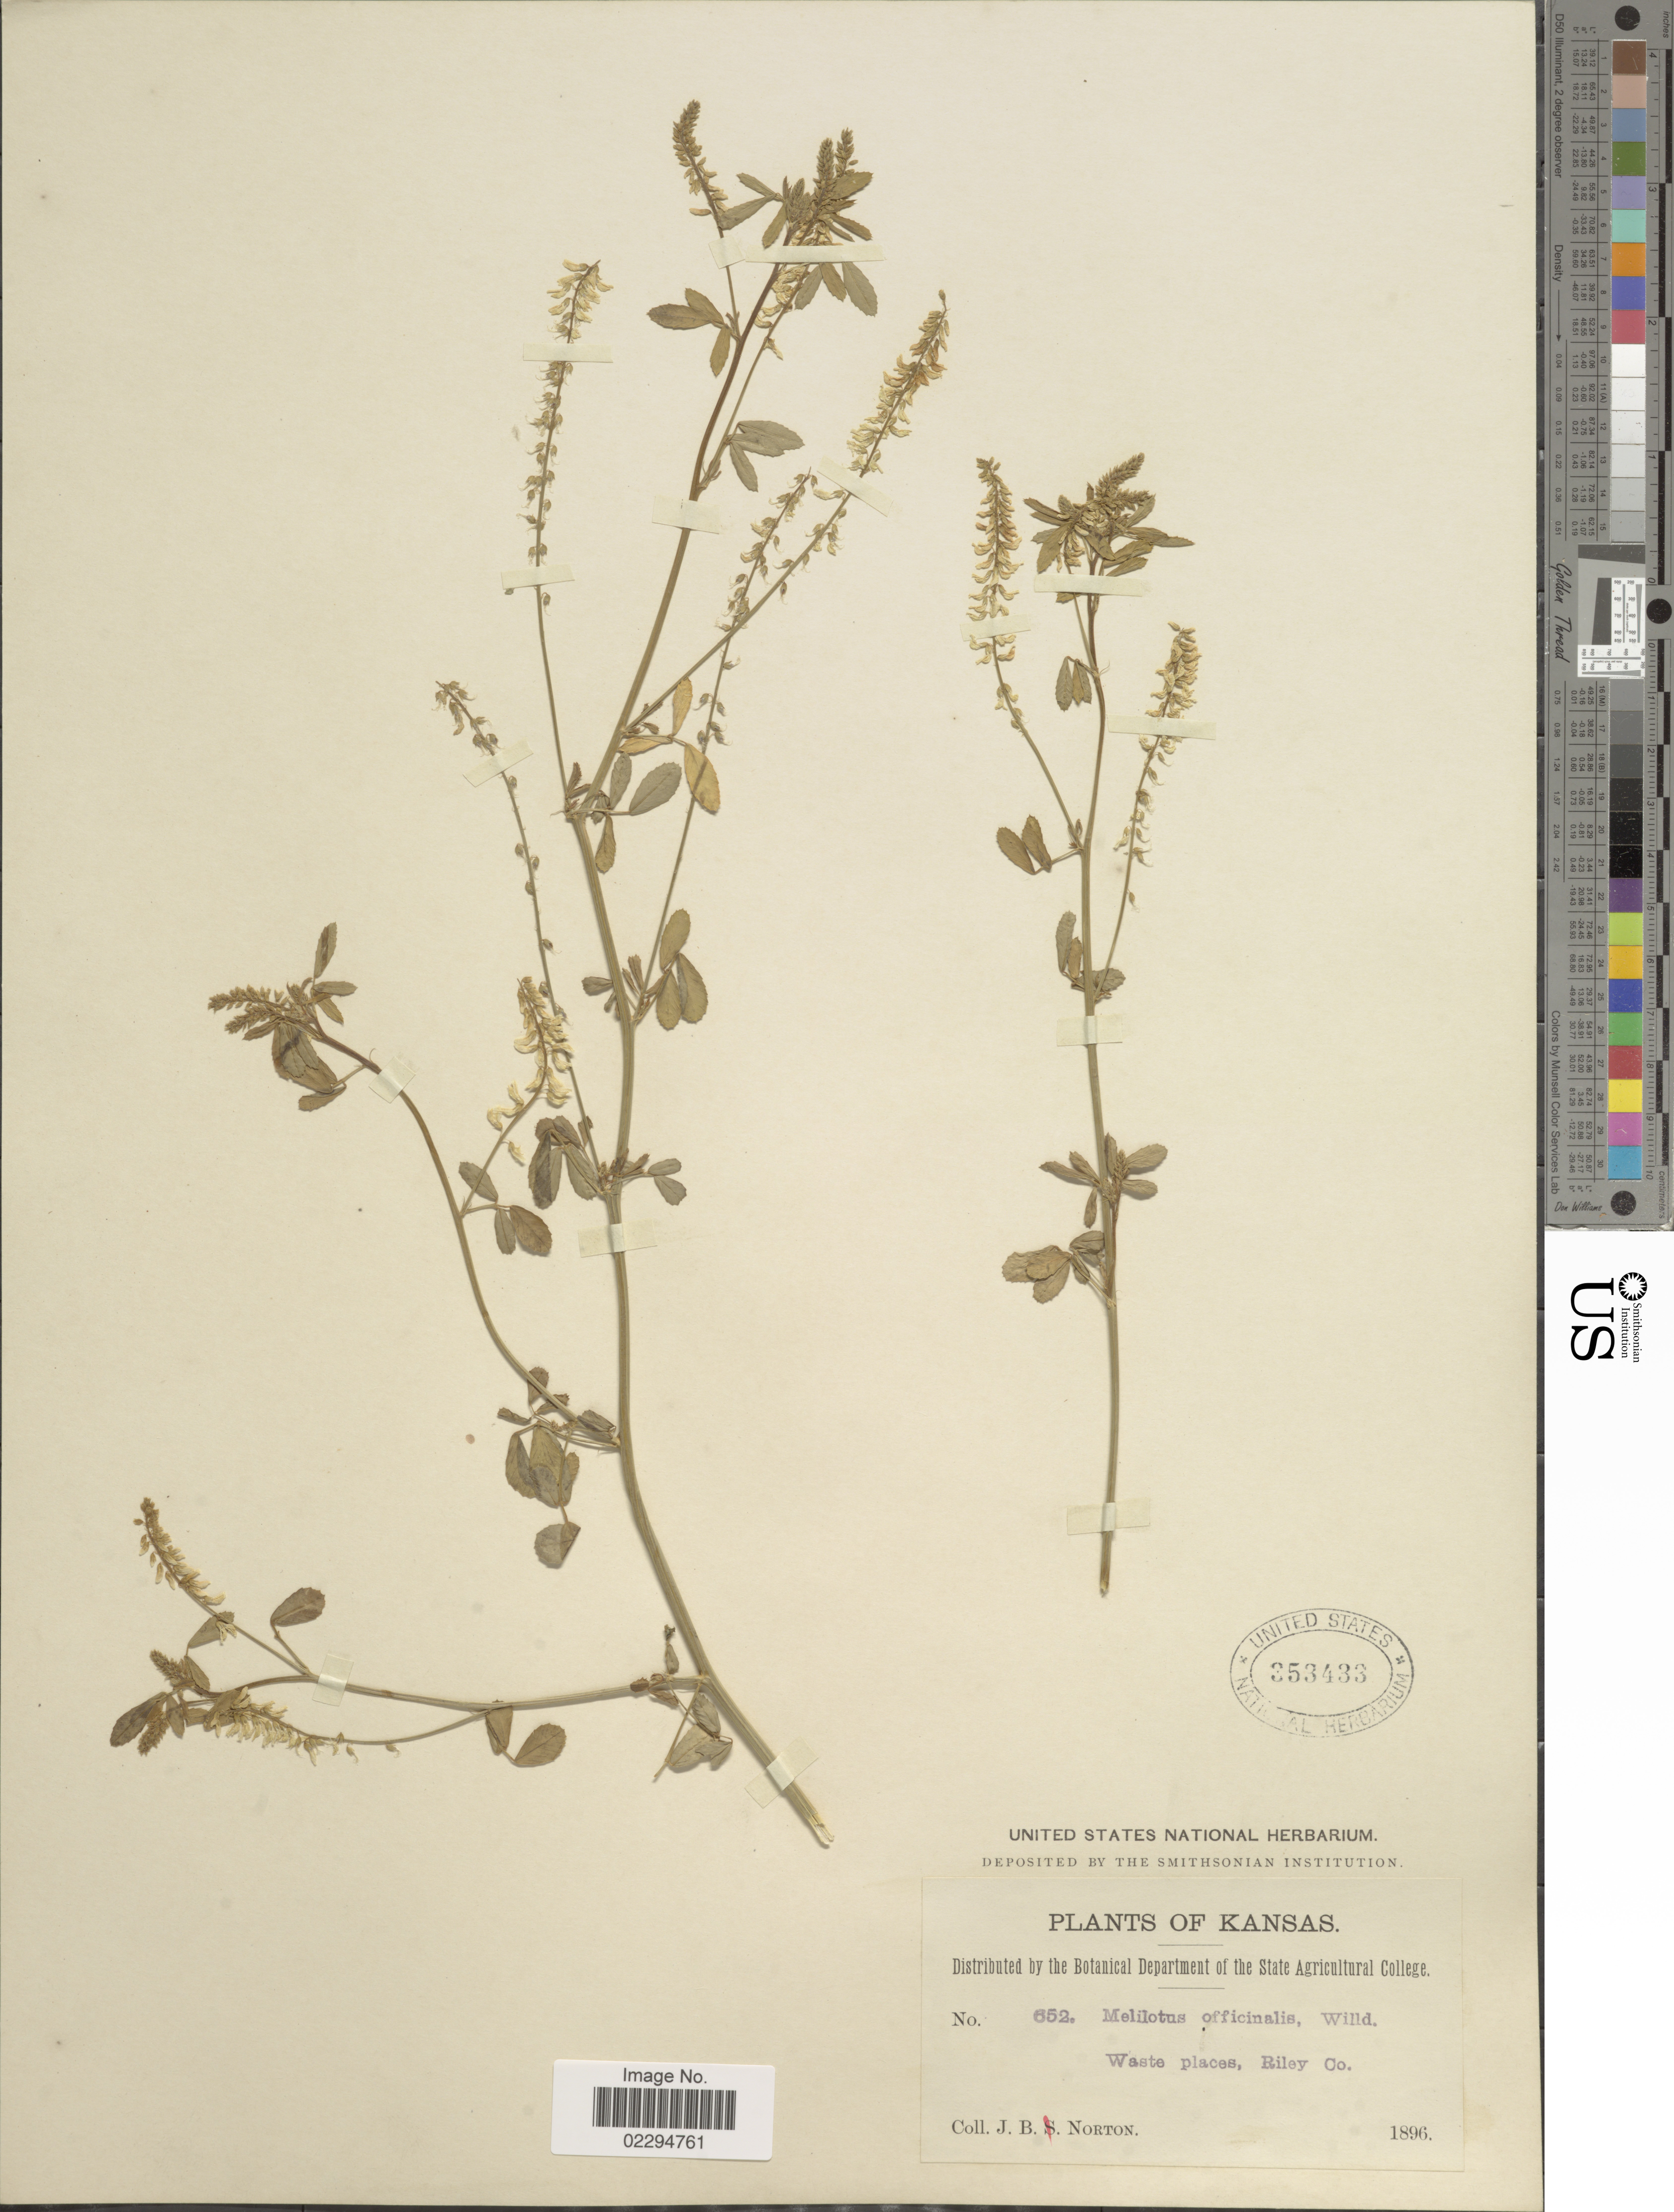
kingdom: Plantae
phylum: Tracheophyta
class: Magnoliopsida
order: Fabales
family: Fabaceae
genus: Melilotus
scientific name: Melilotus officinalis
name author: (L.) Lam.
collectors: J. B. Norton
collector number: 652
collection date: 1896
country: United States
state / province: Kansas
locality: Riley Co.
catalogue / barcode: US 353433